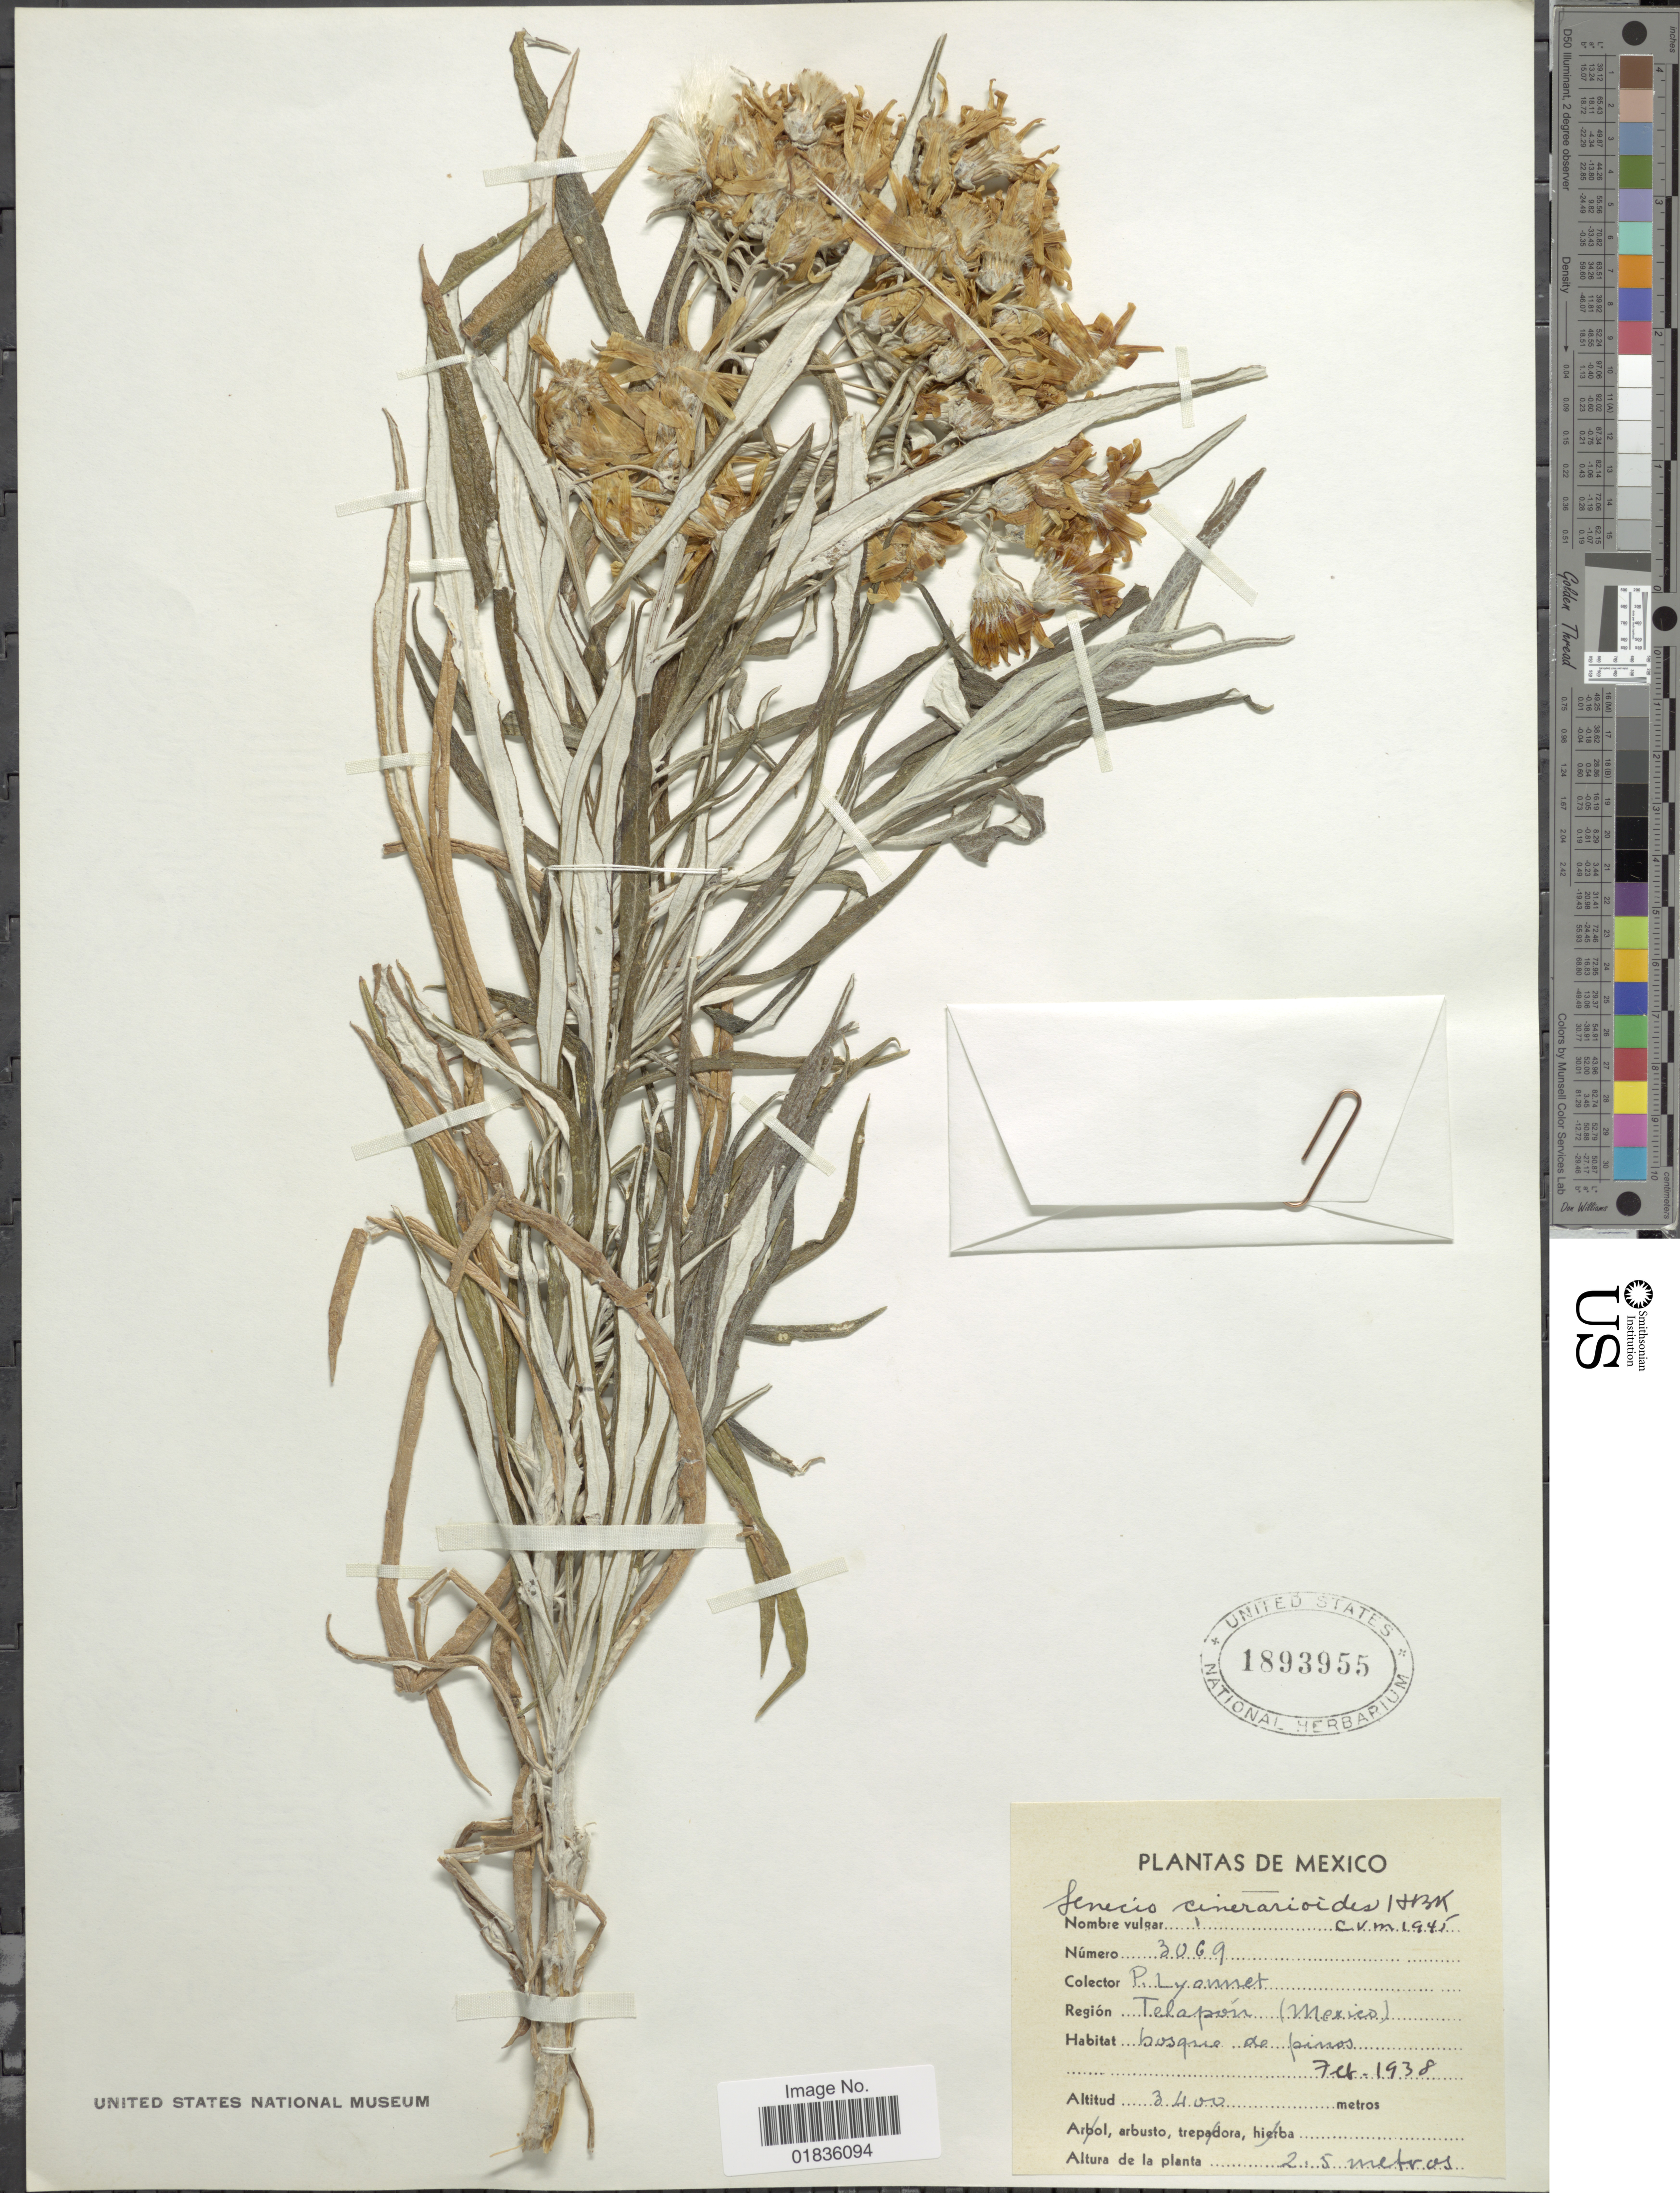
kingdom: Plantae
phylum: Tracheophyta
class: Magnoliopsida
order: Asterales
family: Asteraceae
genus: Senecio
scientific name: Senecio cinerarioides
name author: Kunth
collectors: P. Lyonnet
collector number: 3069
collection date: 1938-02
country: Mexico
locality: Telapon (Mexico).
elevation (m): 3400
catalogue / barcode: US 1893955